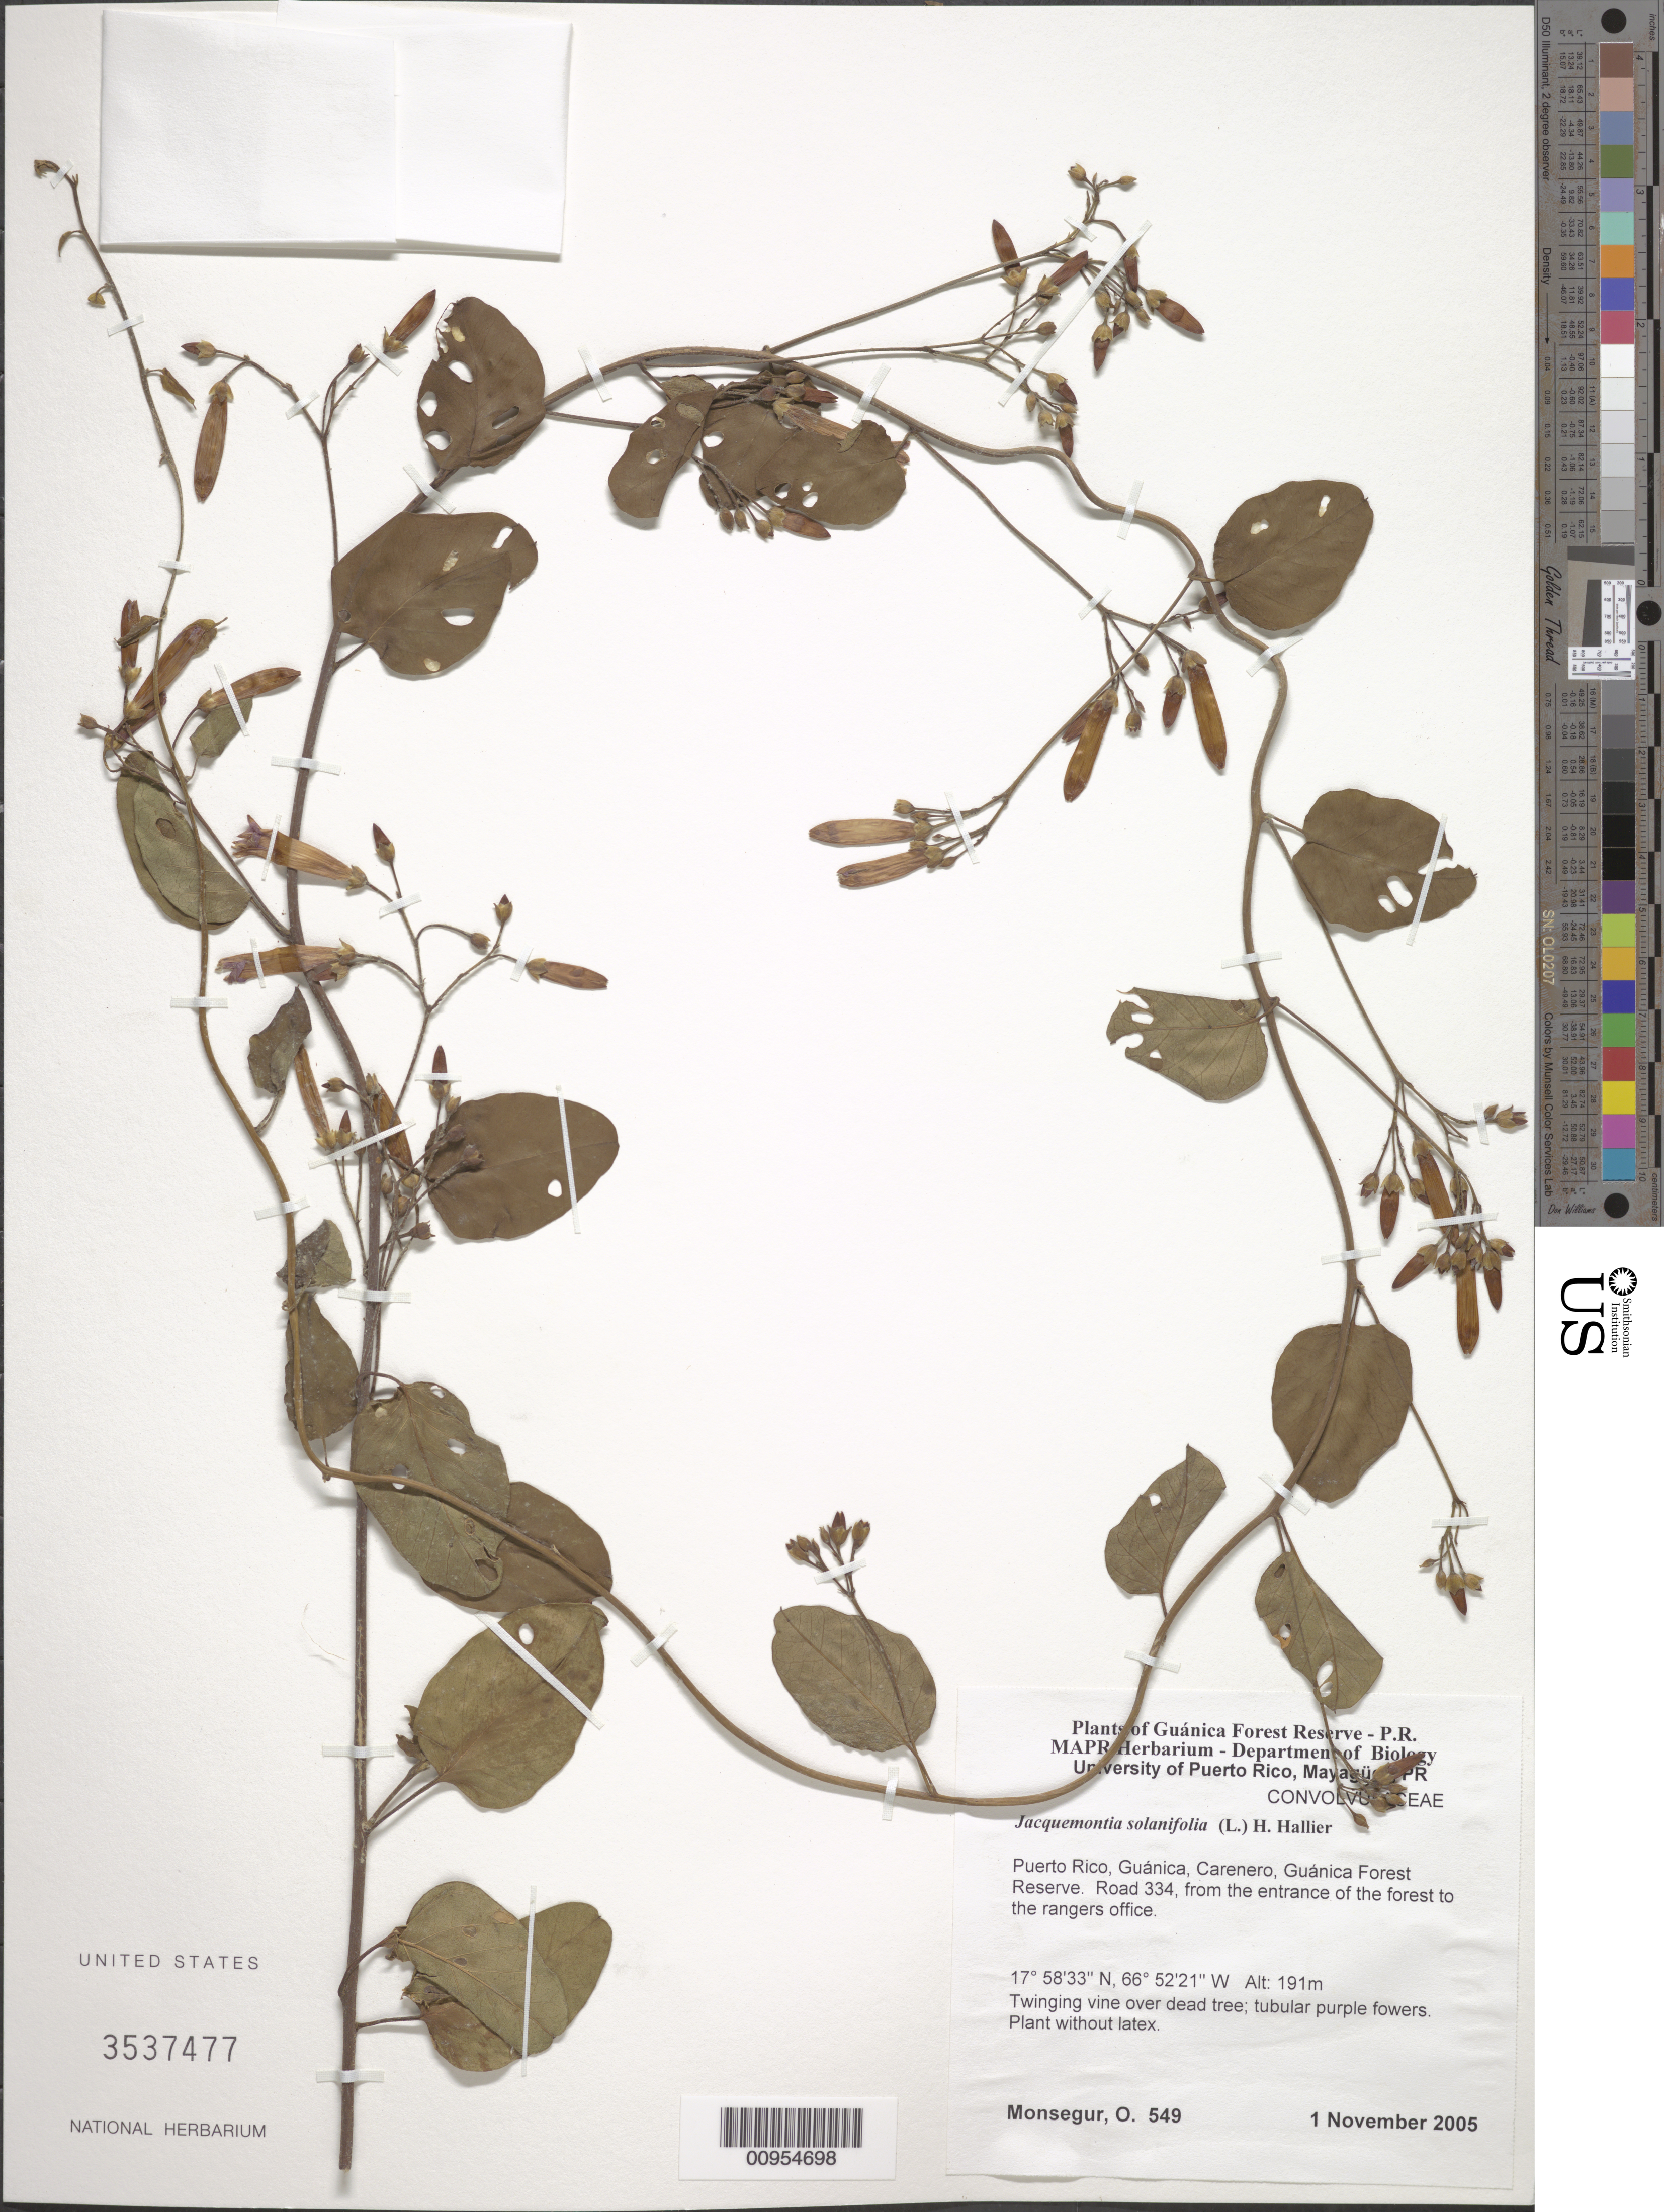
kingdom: Plantae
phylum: Tracheophyta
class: Magnoliopsida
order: Solanales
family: Convolvulaceae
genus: Jacquemontia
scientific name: Jacquemontia solanifolia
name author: (L.) Hallier f.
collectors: O. Monsegur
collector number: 549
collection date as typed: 01 Nov 2005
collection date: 2005-11-01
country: Puerto Rico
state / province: Guánica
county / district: Carenero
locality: Guánica Forest Reserve. Road 334, from the entrance of the forest to the rangers office.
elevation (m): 191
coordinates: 17.58328, 66.52214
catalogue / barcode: US 3537477